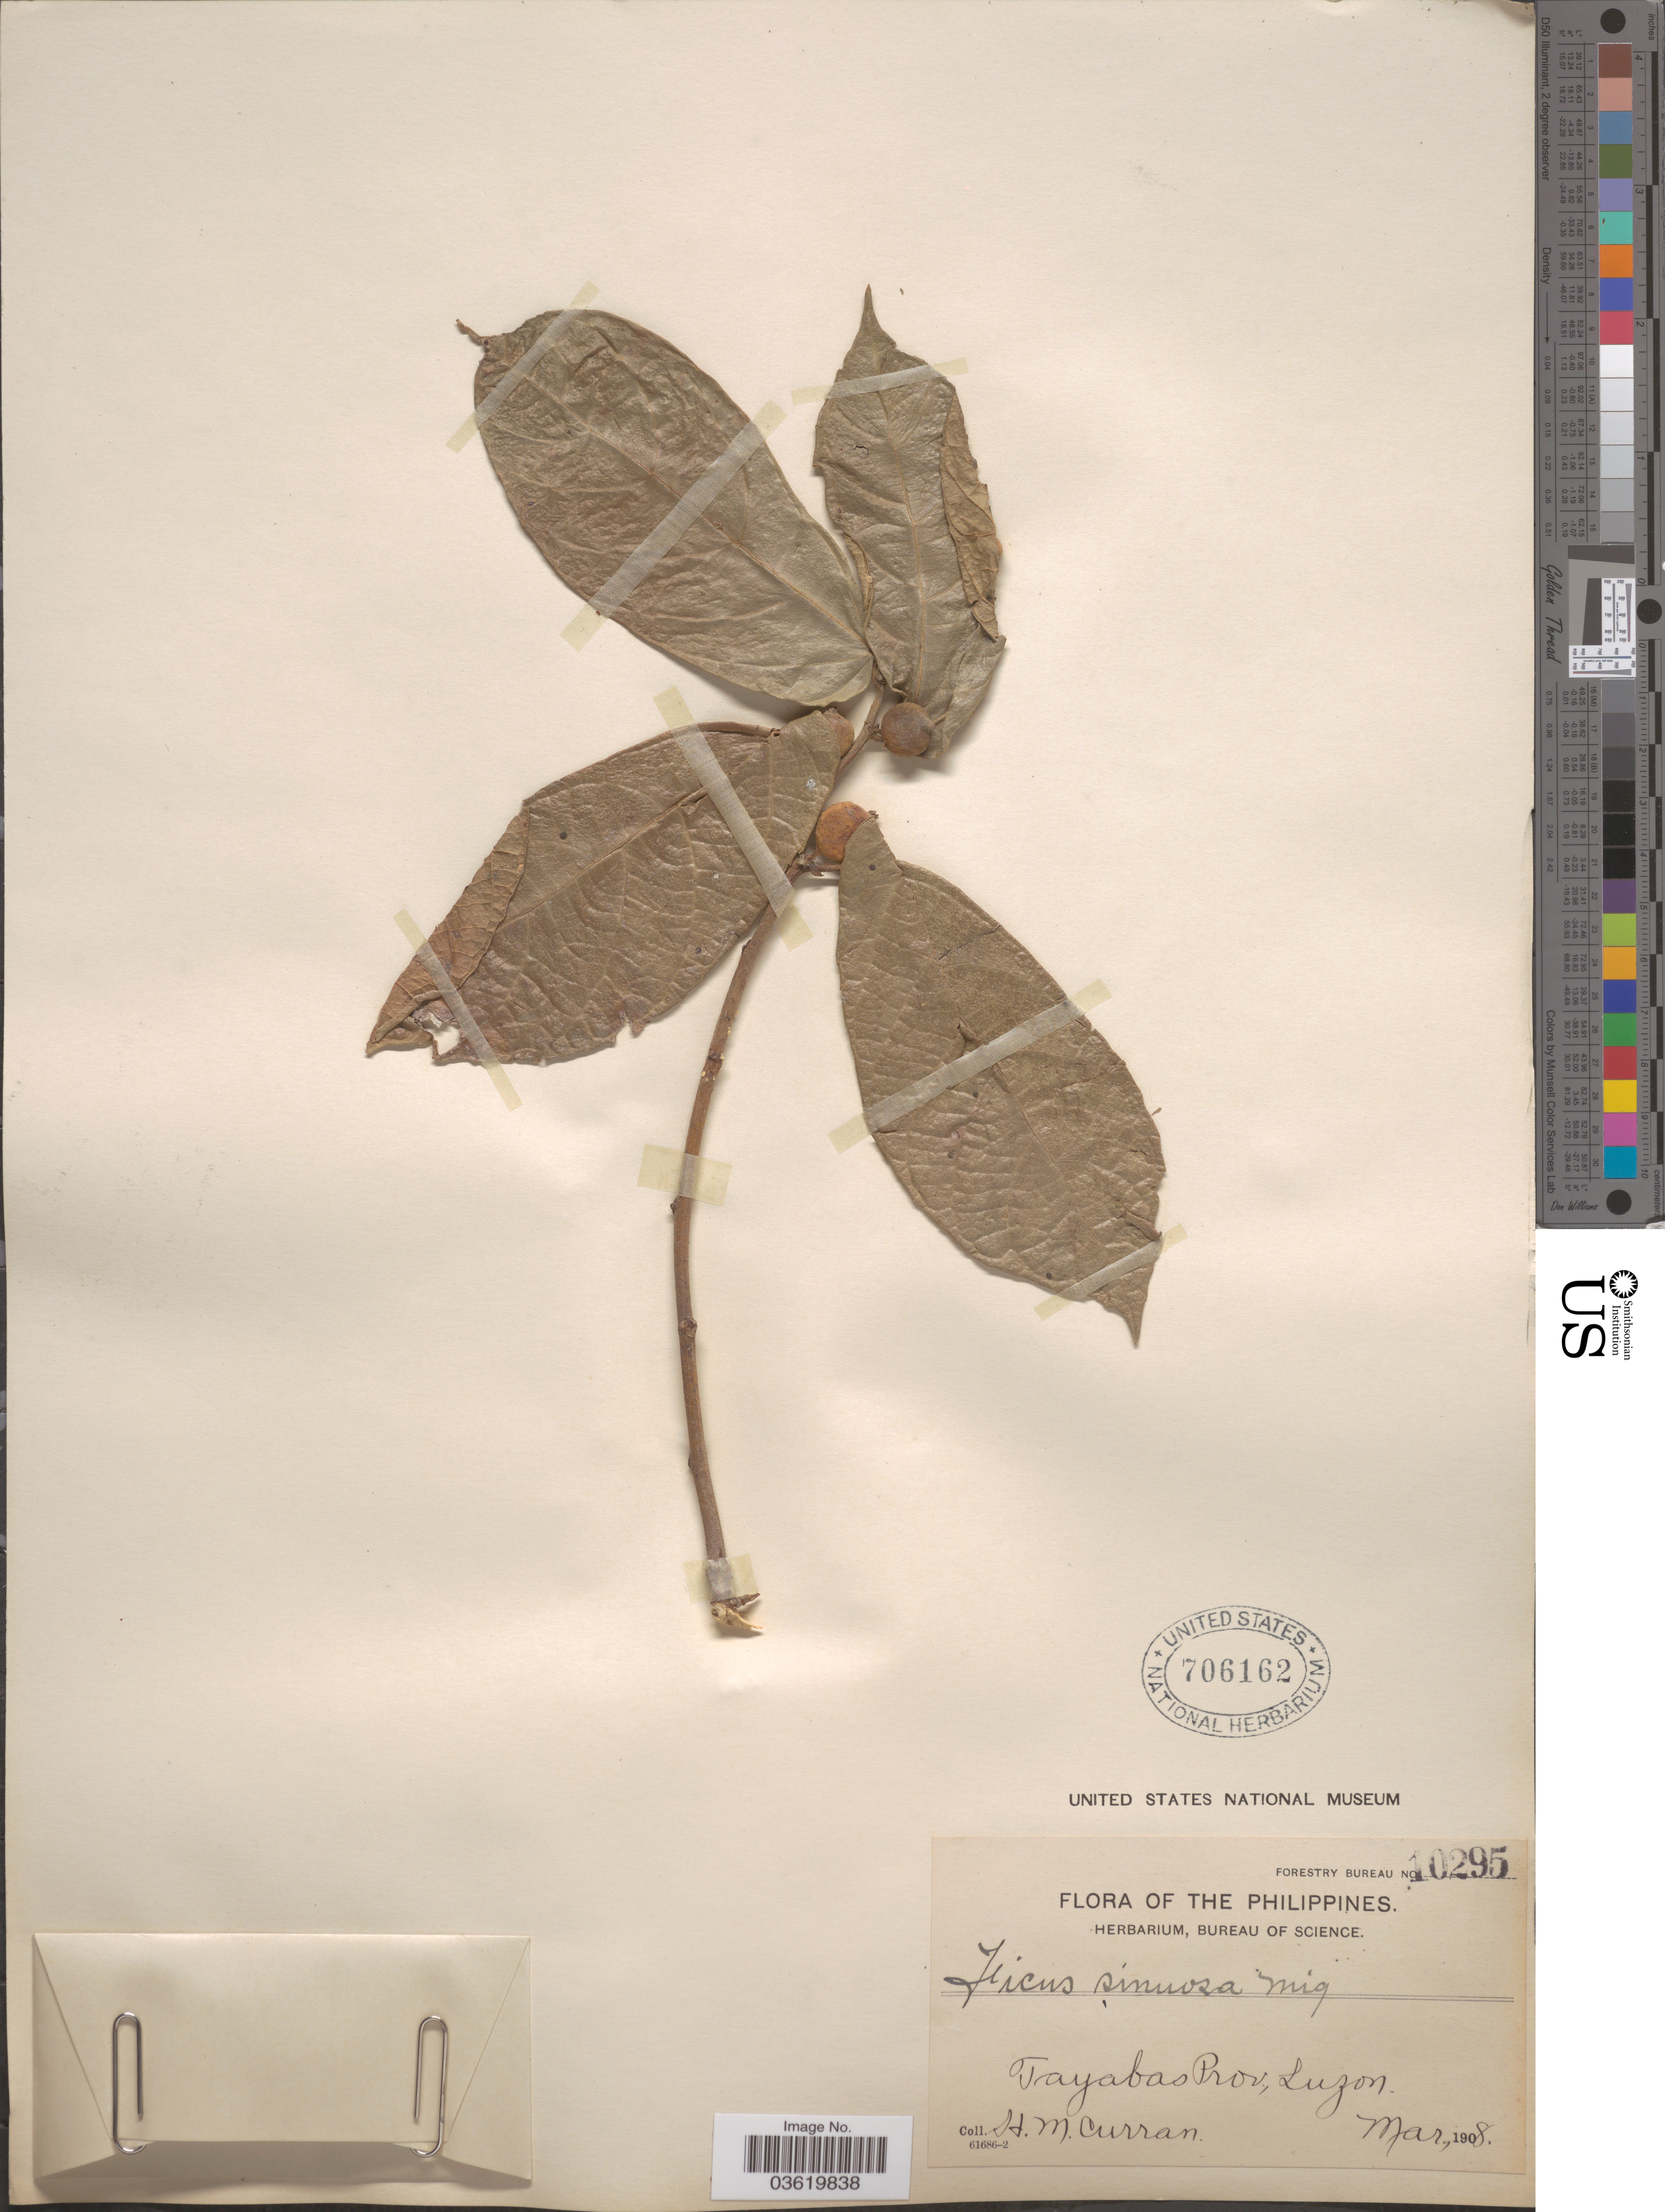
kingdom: Plantae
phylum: Tracheophyta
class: Magnoliopsida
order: Rosales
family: Moraceae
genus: Ficus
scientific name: Ficus ulmifolia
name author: Lam.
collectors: H. M. Curran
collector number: Forestry Bureau 10295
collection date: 1908-03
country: Philippines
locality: Tayabas Prov., Luzon.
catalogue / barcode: US 706162